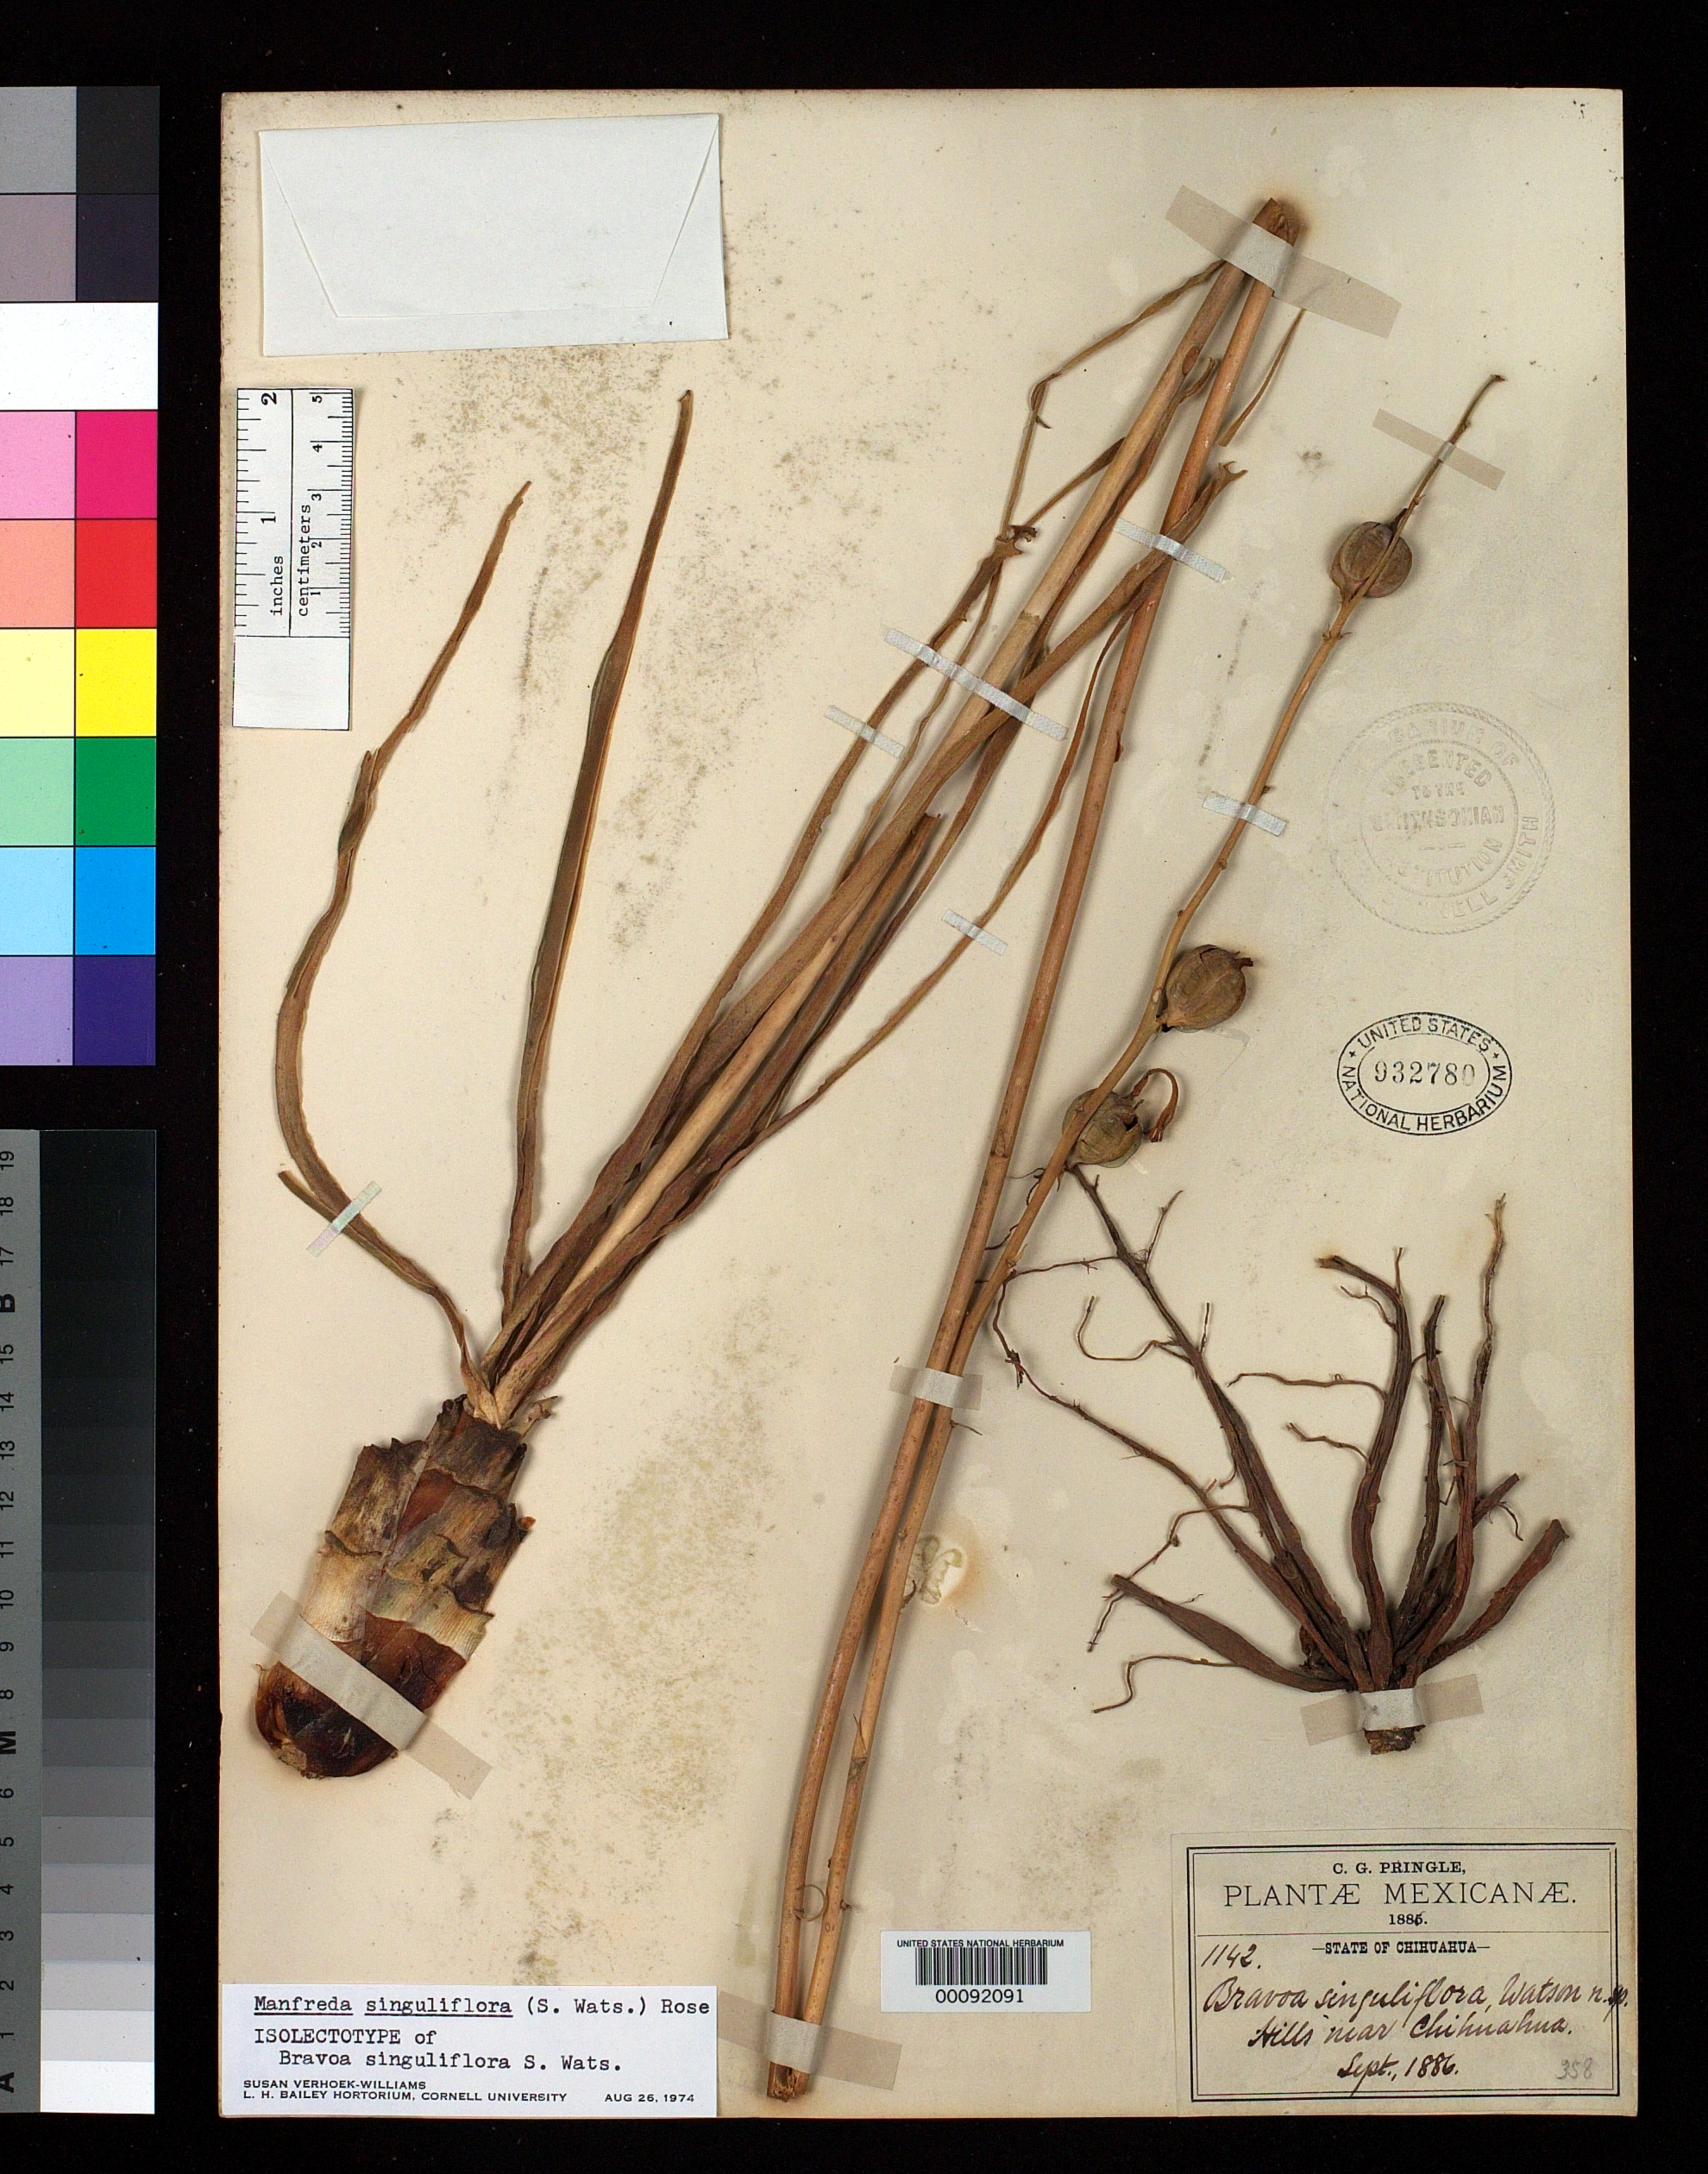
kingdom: Plantae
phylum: Tracheophyta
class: Liliopsida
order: Asparagales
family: Asparagaceae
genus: Bravoa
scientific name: Bravoa singuliflora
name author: S. Watson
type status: Type Collection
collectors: C. G. Pringle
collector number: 1142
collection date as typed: Sep 1886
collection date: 1886-09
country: Mexico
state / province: Chihuahua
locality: Mountains near Chihuahua.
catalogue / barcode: US 932780